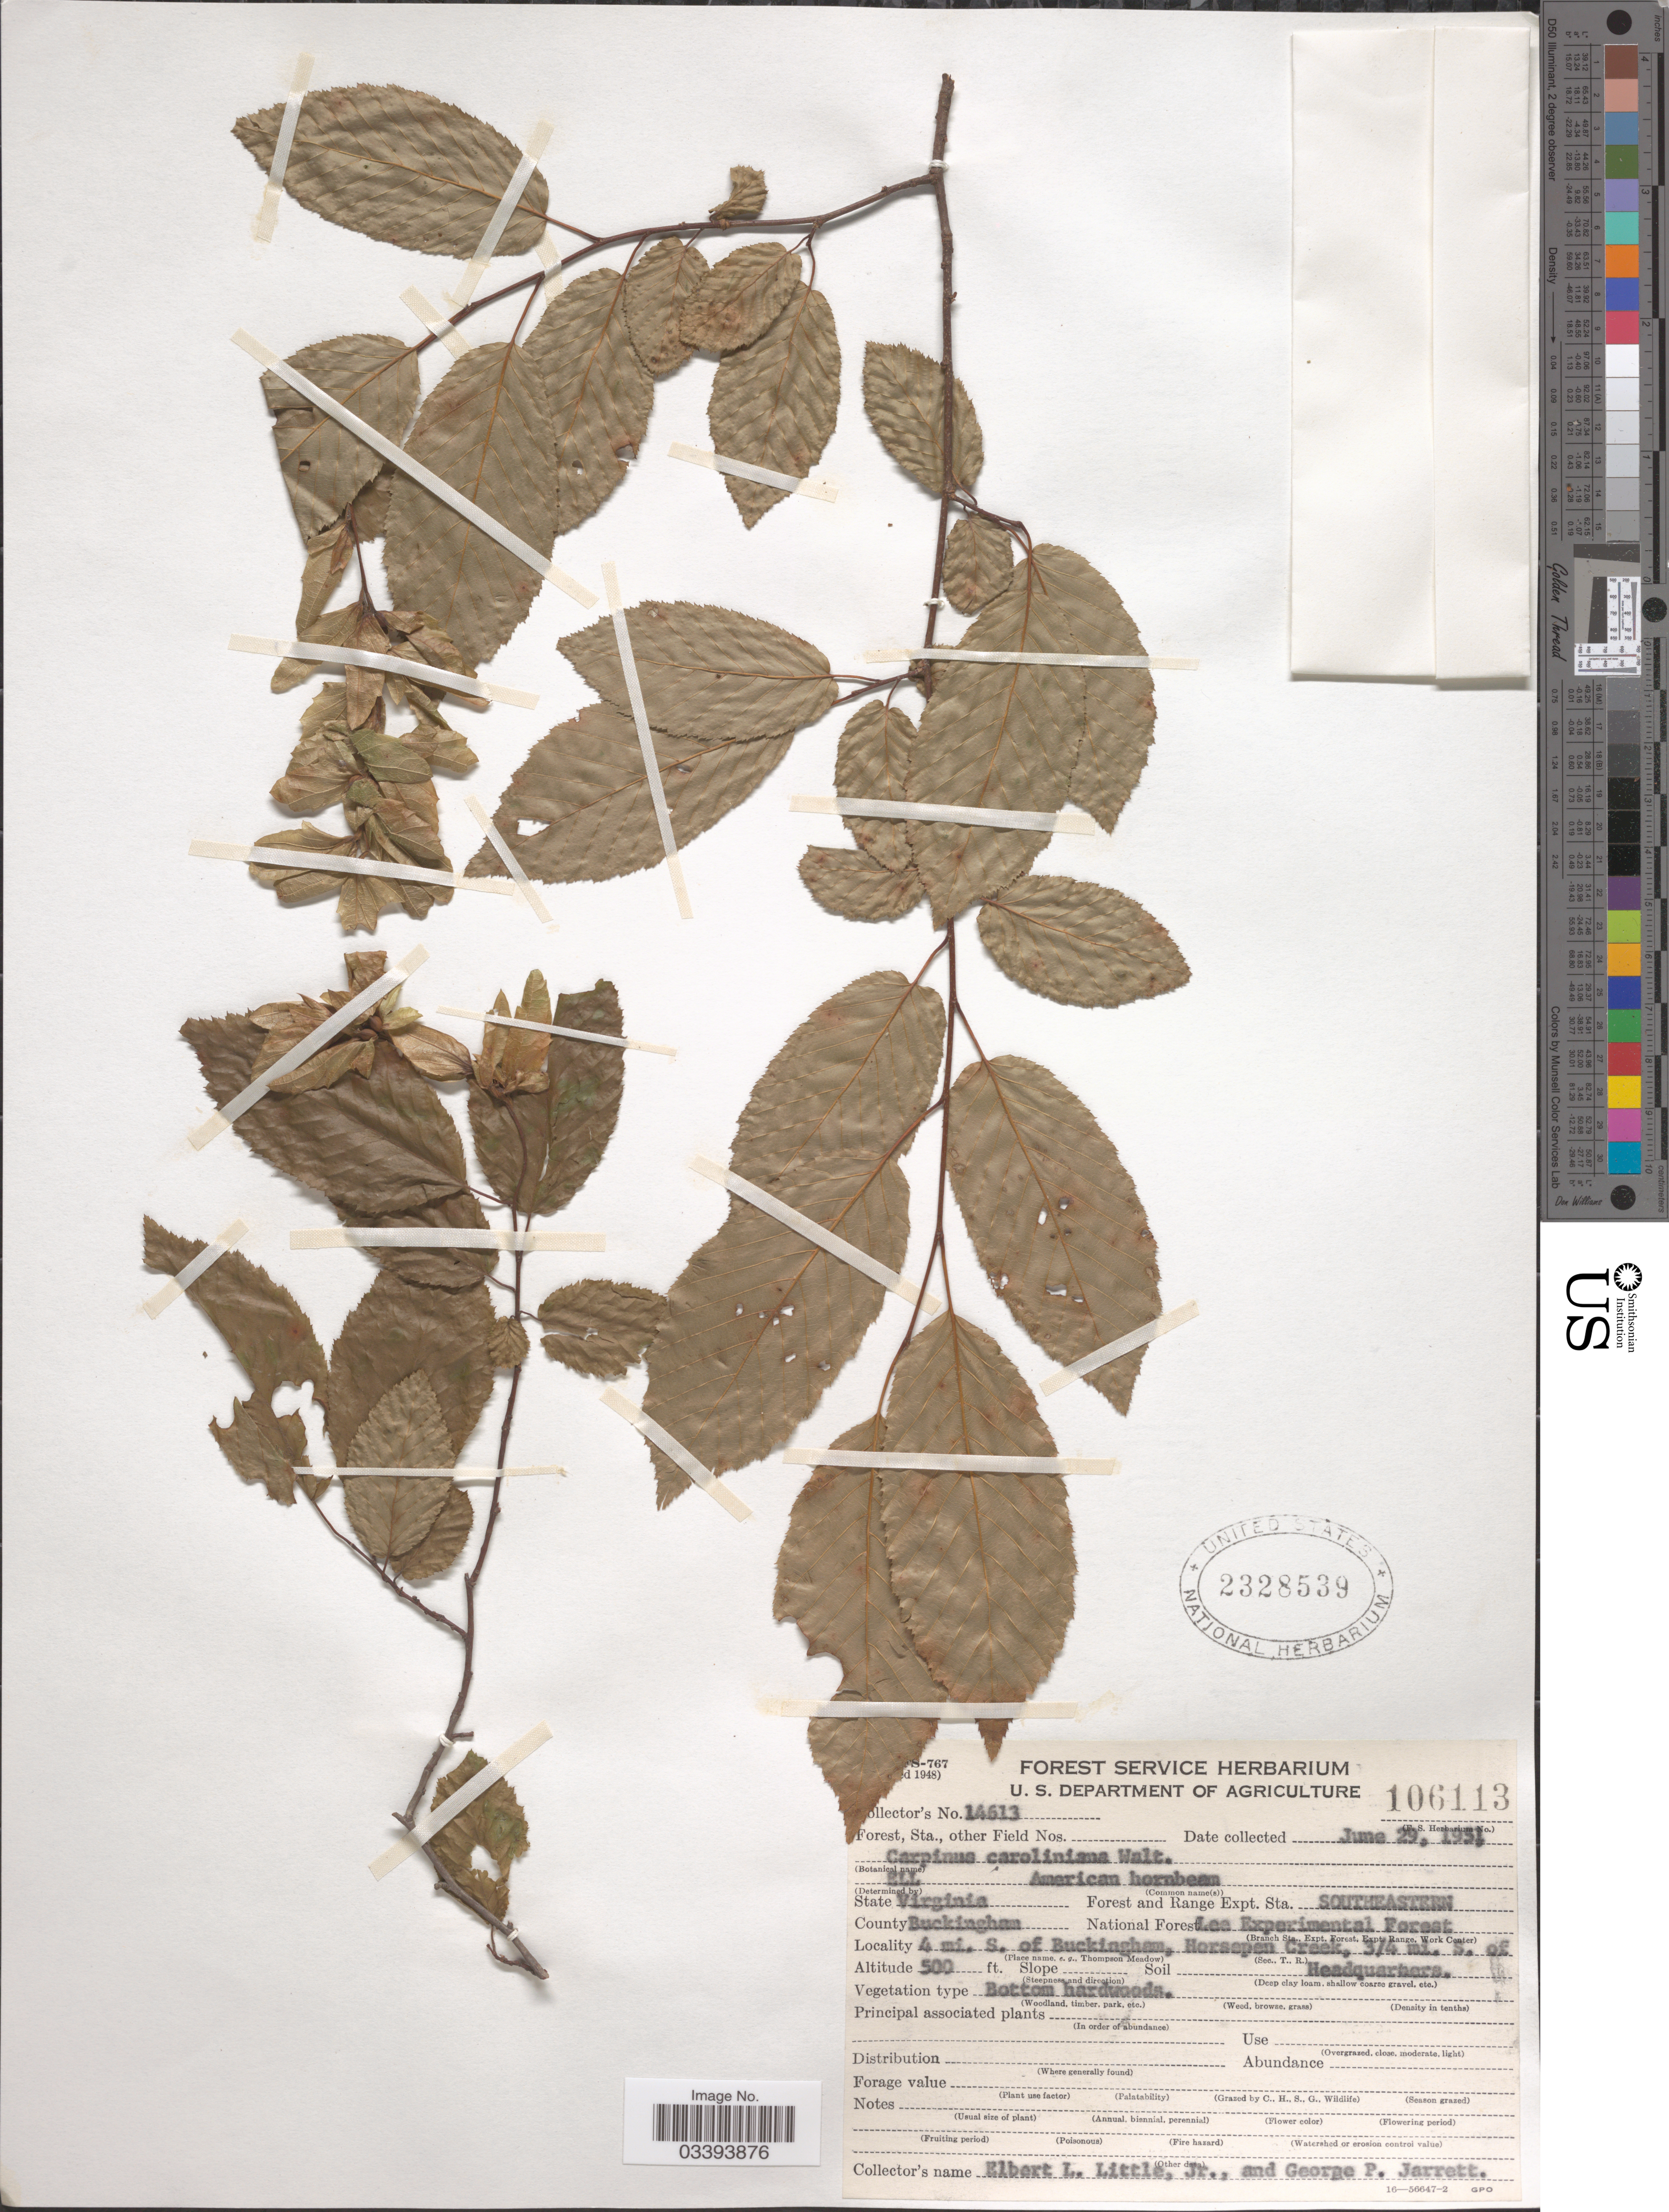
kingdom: Plantae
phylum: Tracheophyta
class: Magnoliopsida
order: Fagales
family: Betulaceae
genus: Carpinus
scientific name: Carpinus caroliniana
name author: Walter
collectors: E. L. Little & G. Jarrett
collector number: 14613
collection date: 1951-06-29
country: United States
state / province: Virginia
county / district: Buckingham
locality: Forest and Range Expt. Sta. Southeastern. County Buckingham. National Forest Lee Experimental Forest. 4 mi. S. of Buckingham, Horsepen Creek, ¾ mi. S. of Headquarters.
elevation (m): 152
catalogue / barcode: US 2328539